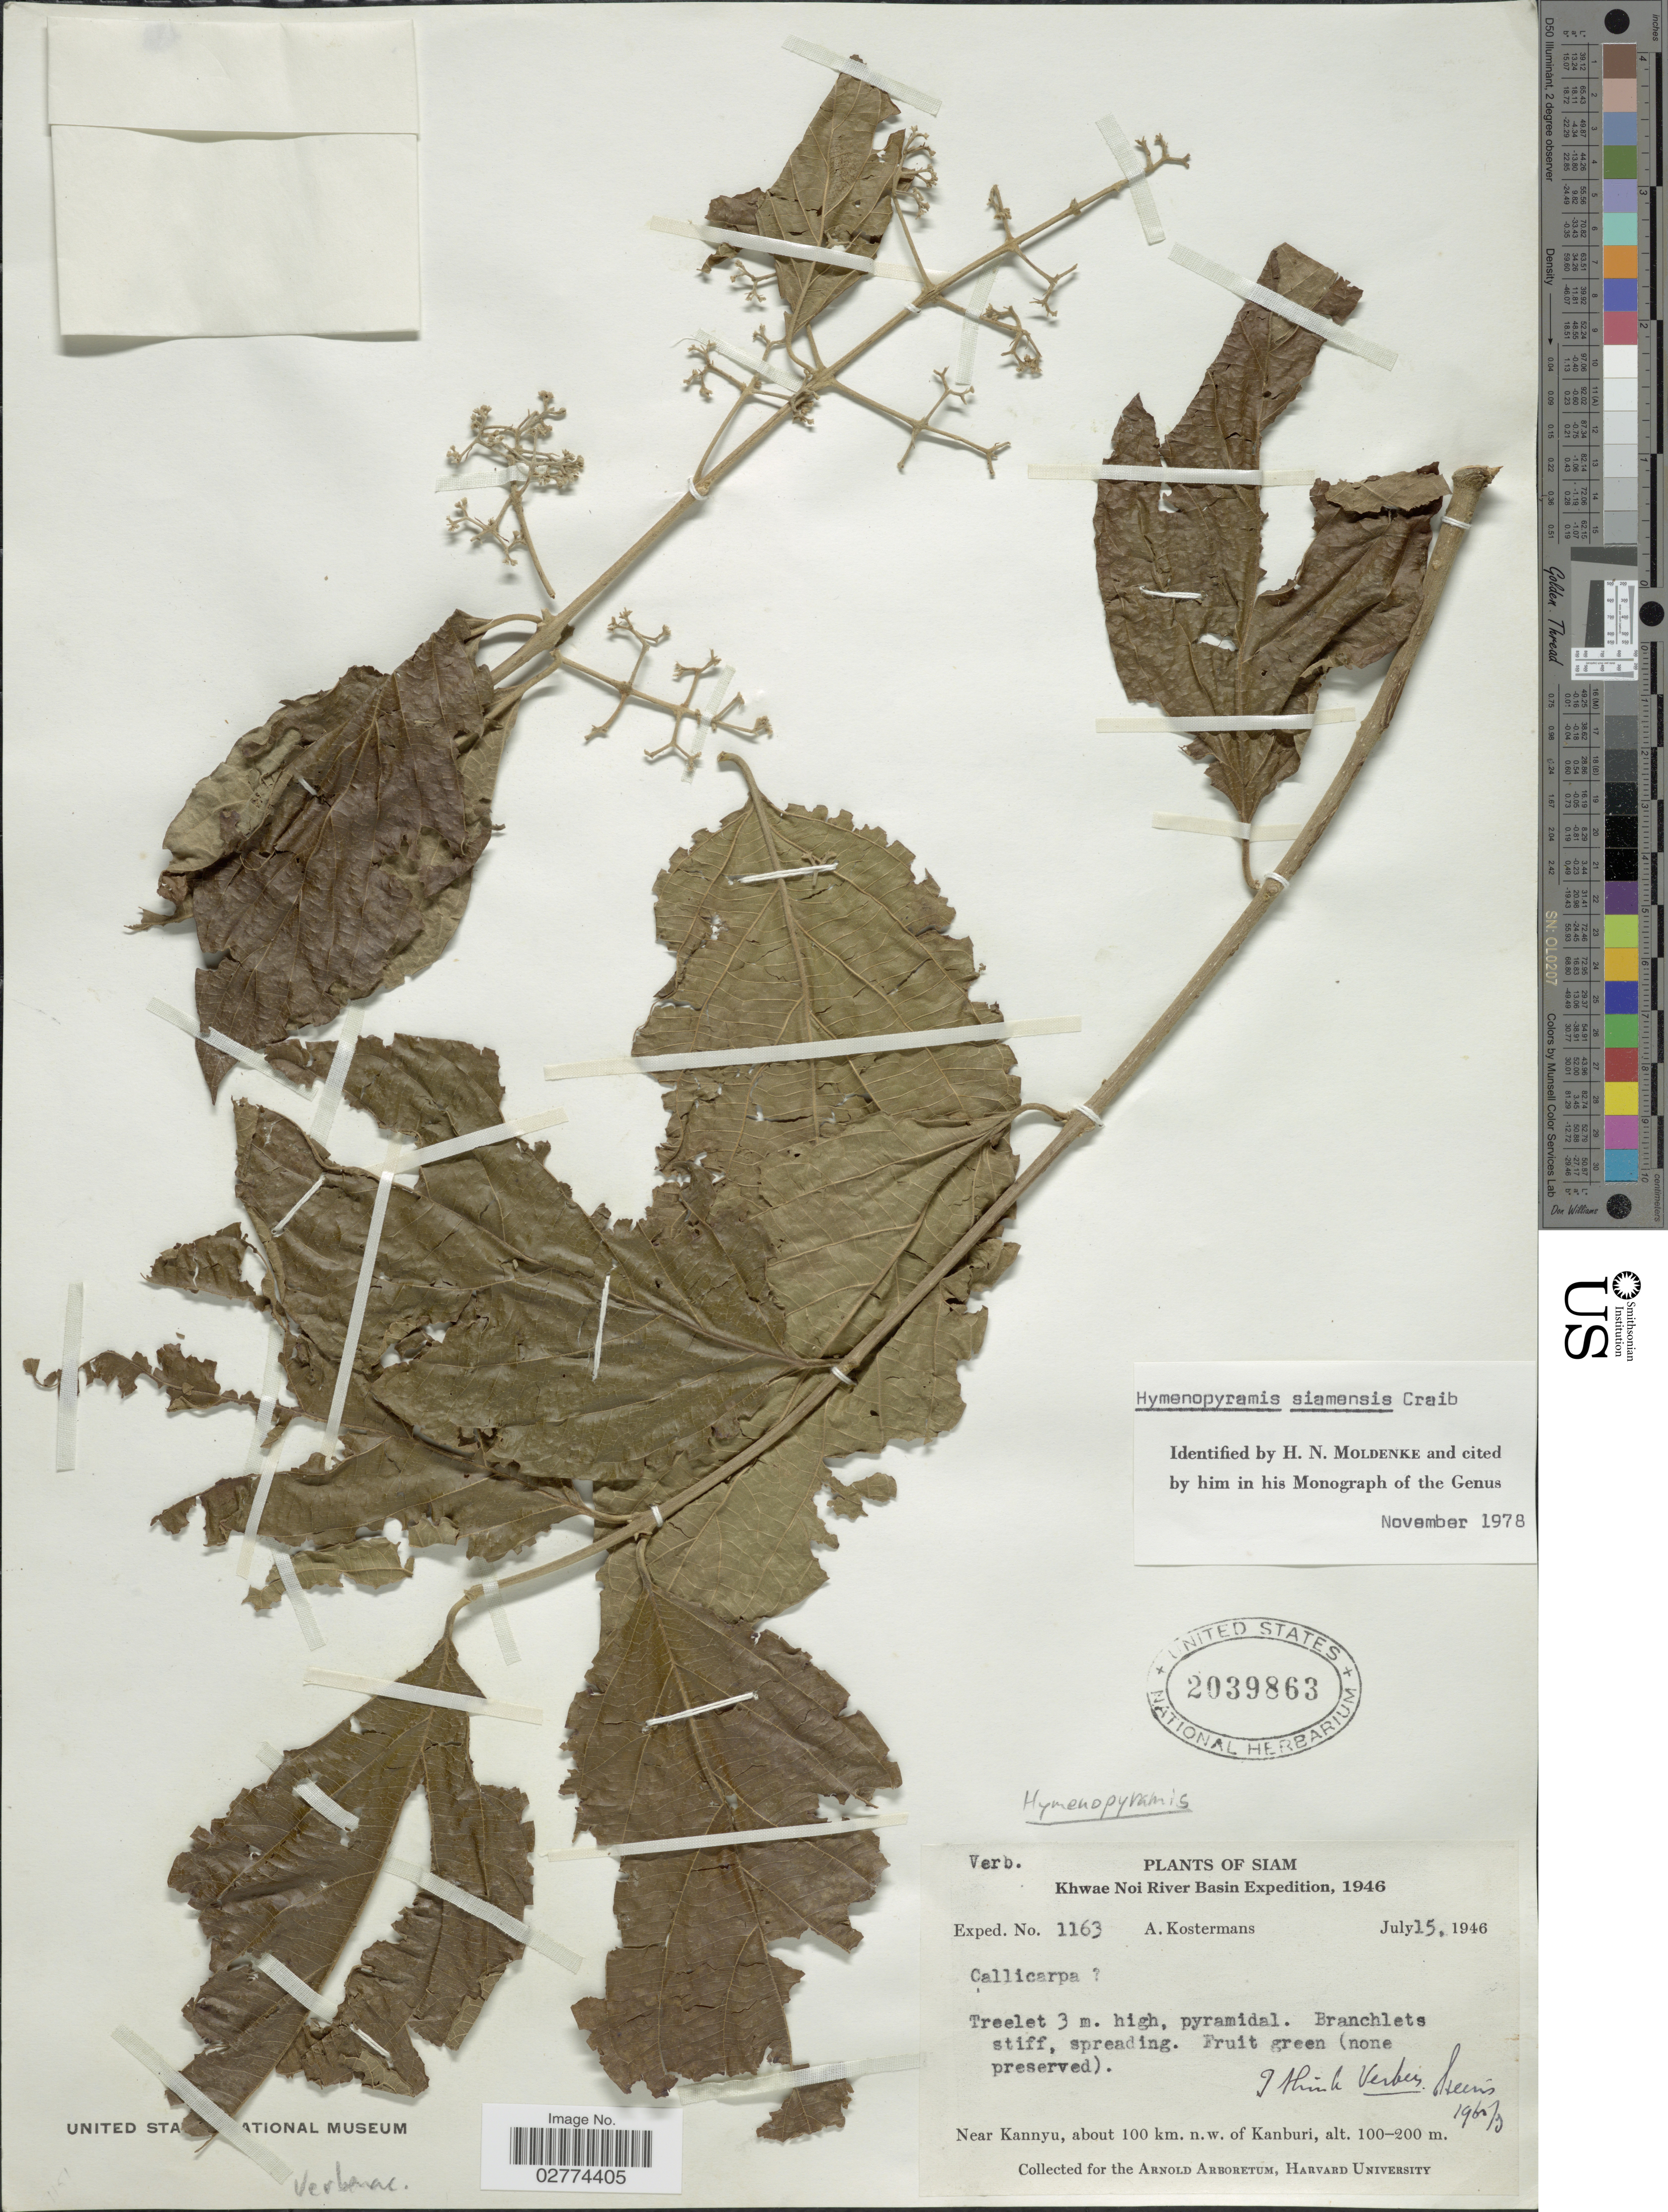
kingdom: Plantae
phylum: Tracheophyta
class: Magnoliopsida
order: Lamiales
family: Lamiaceae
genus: Hymenopyramis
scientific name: Hymenopyramis siamensis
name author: Craib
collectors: A. J. G. Kostermans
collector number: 1163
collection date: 1946-07-15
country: Thailand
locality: Siam. Khwae Noi River Basin. Near Kannyu, about 100 km. n.w. of Kanburi.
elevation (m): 100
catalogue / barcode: US 2039863